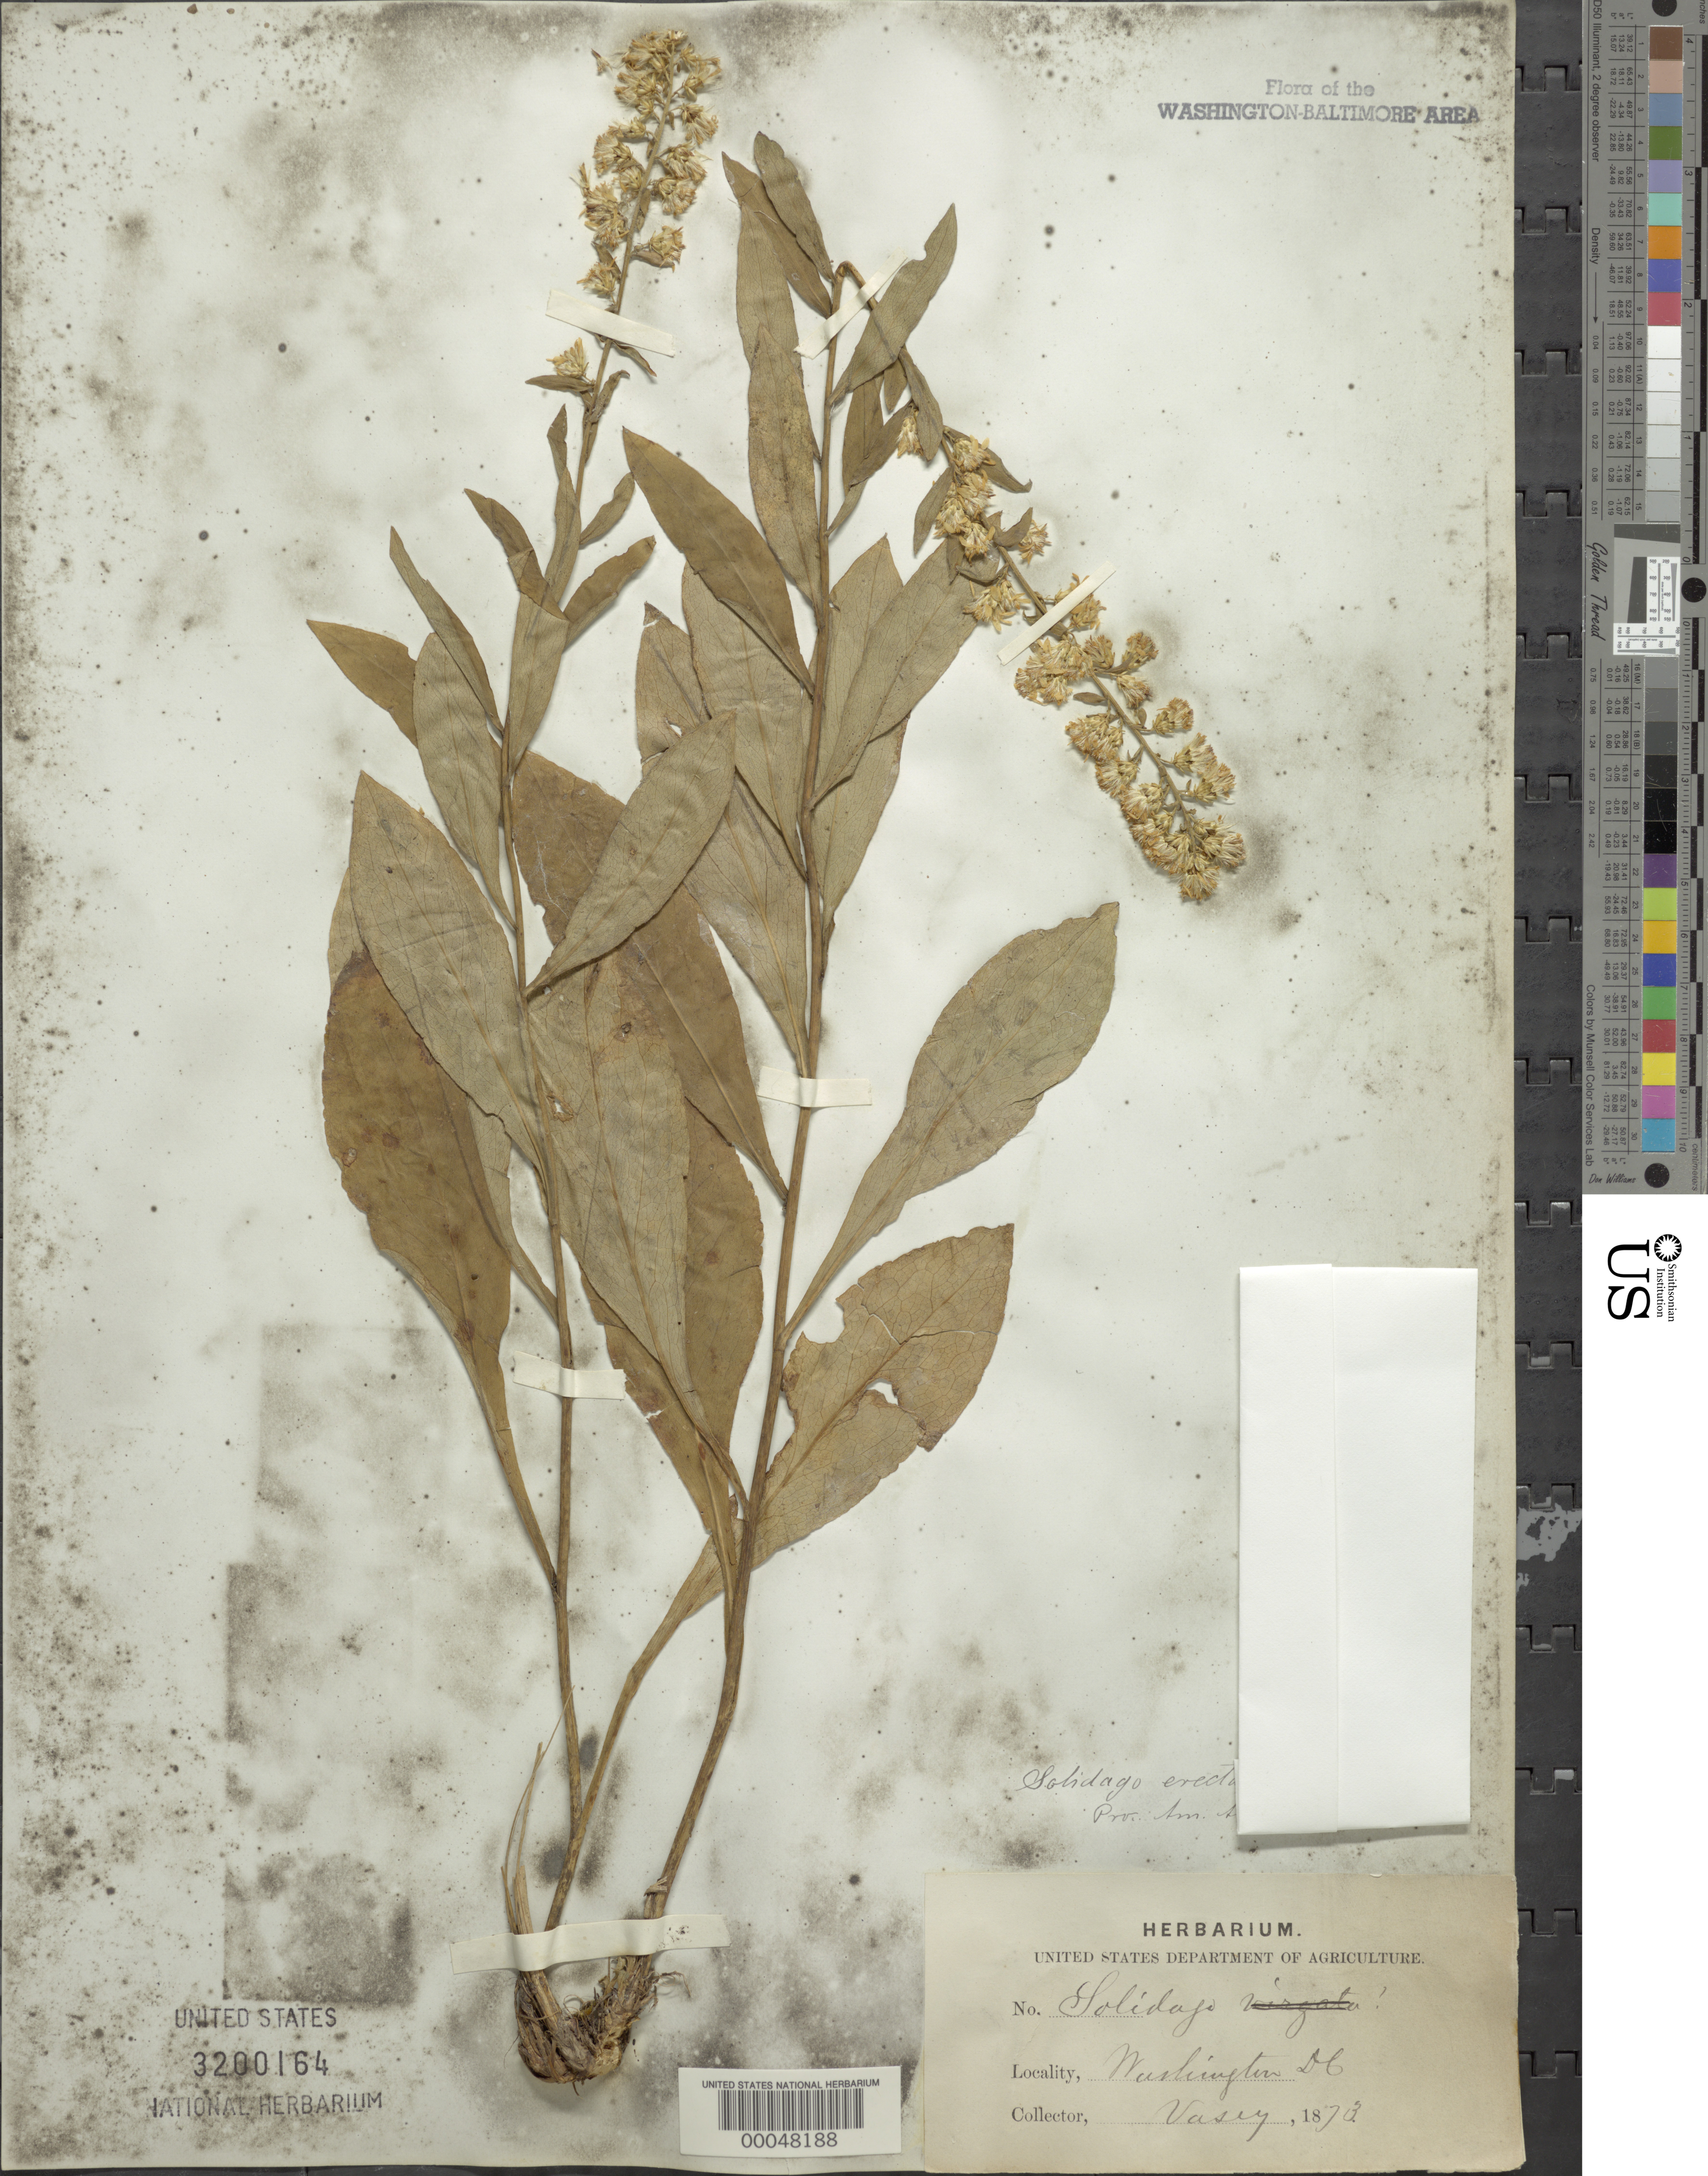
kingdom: Plantae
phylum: Tracheophyta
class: Magnoliopsida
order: Asterales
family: Asteraceae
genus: Solidago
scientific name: Solidago erecta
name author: Pursh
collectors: G. R. Vasey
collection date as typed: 1873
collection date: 1873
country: United States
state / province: District of Columbia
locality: Washington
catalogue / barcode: US 3200164